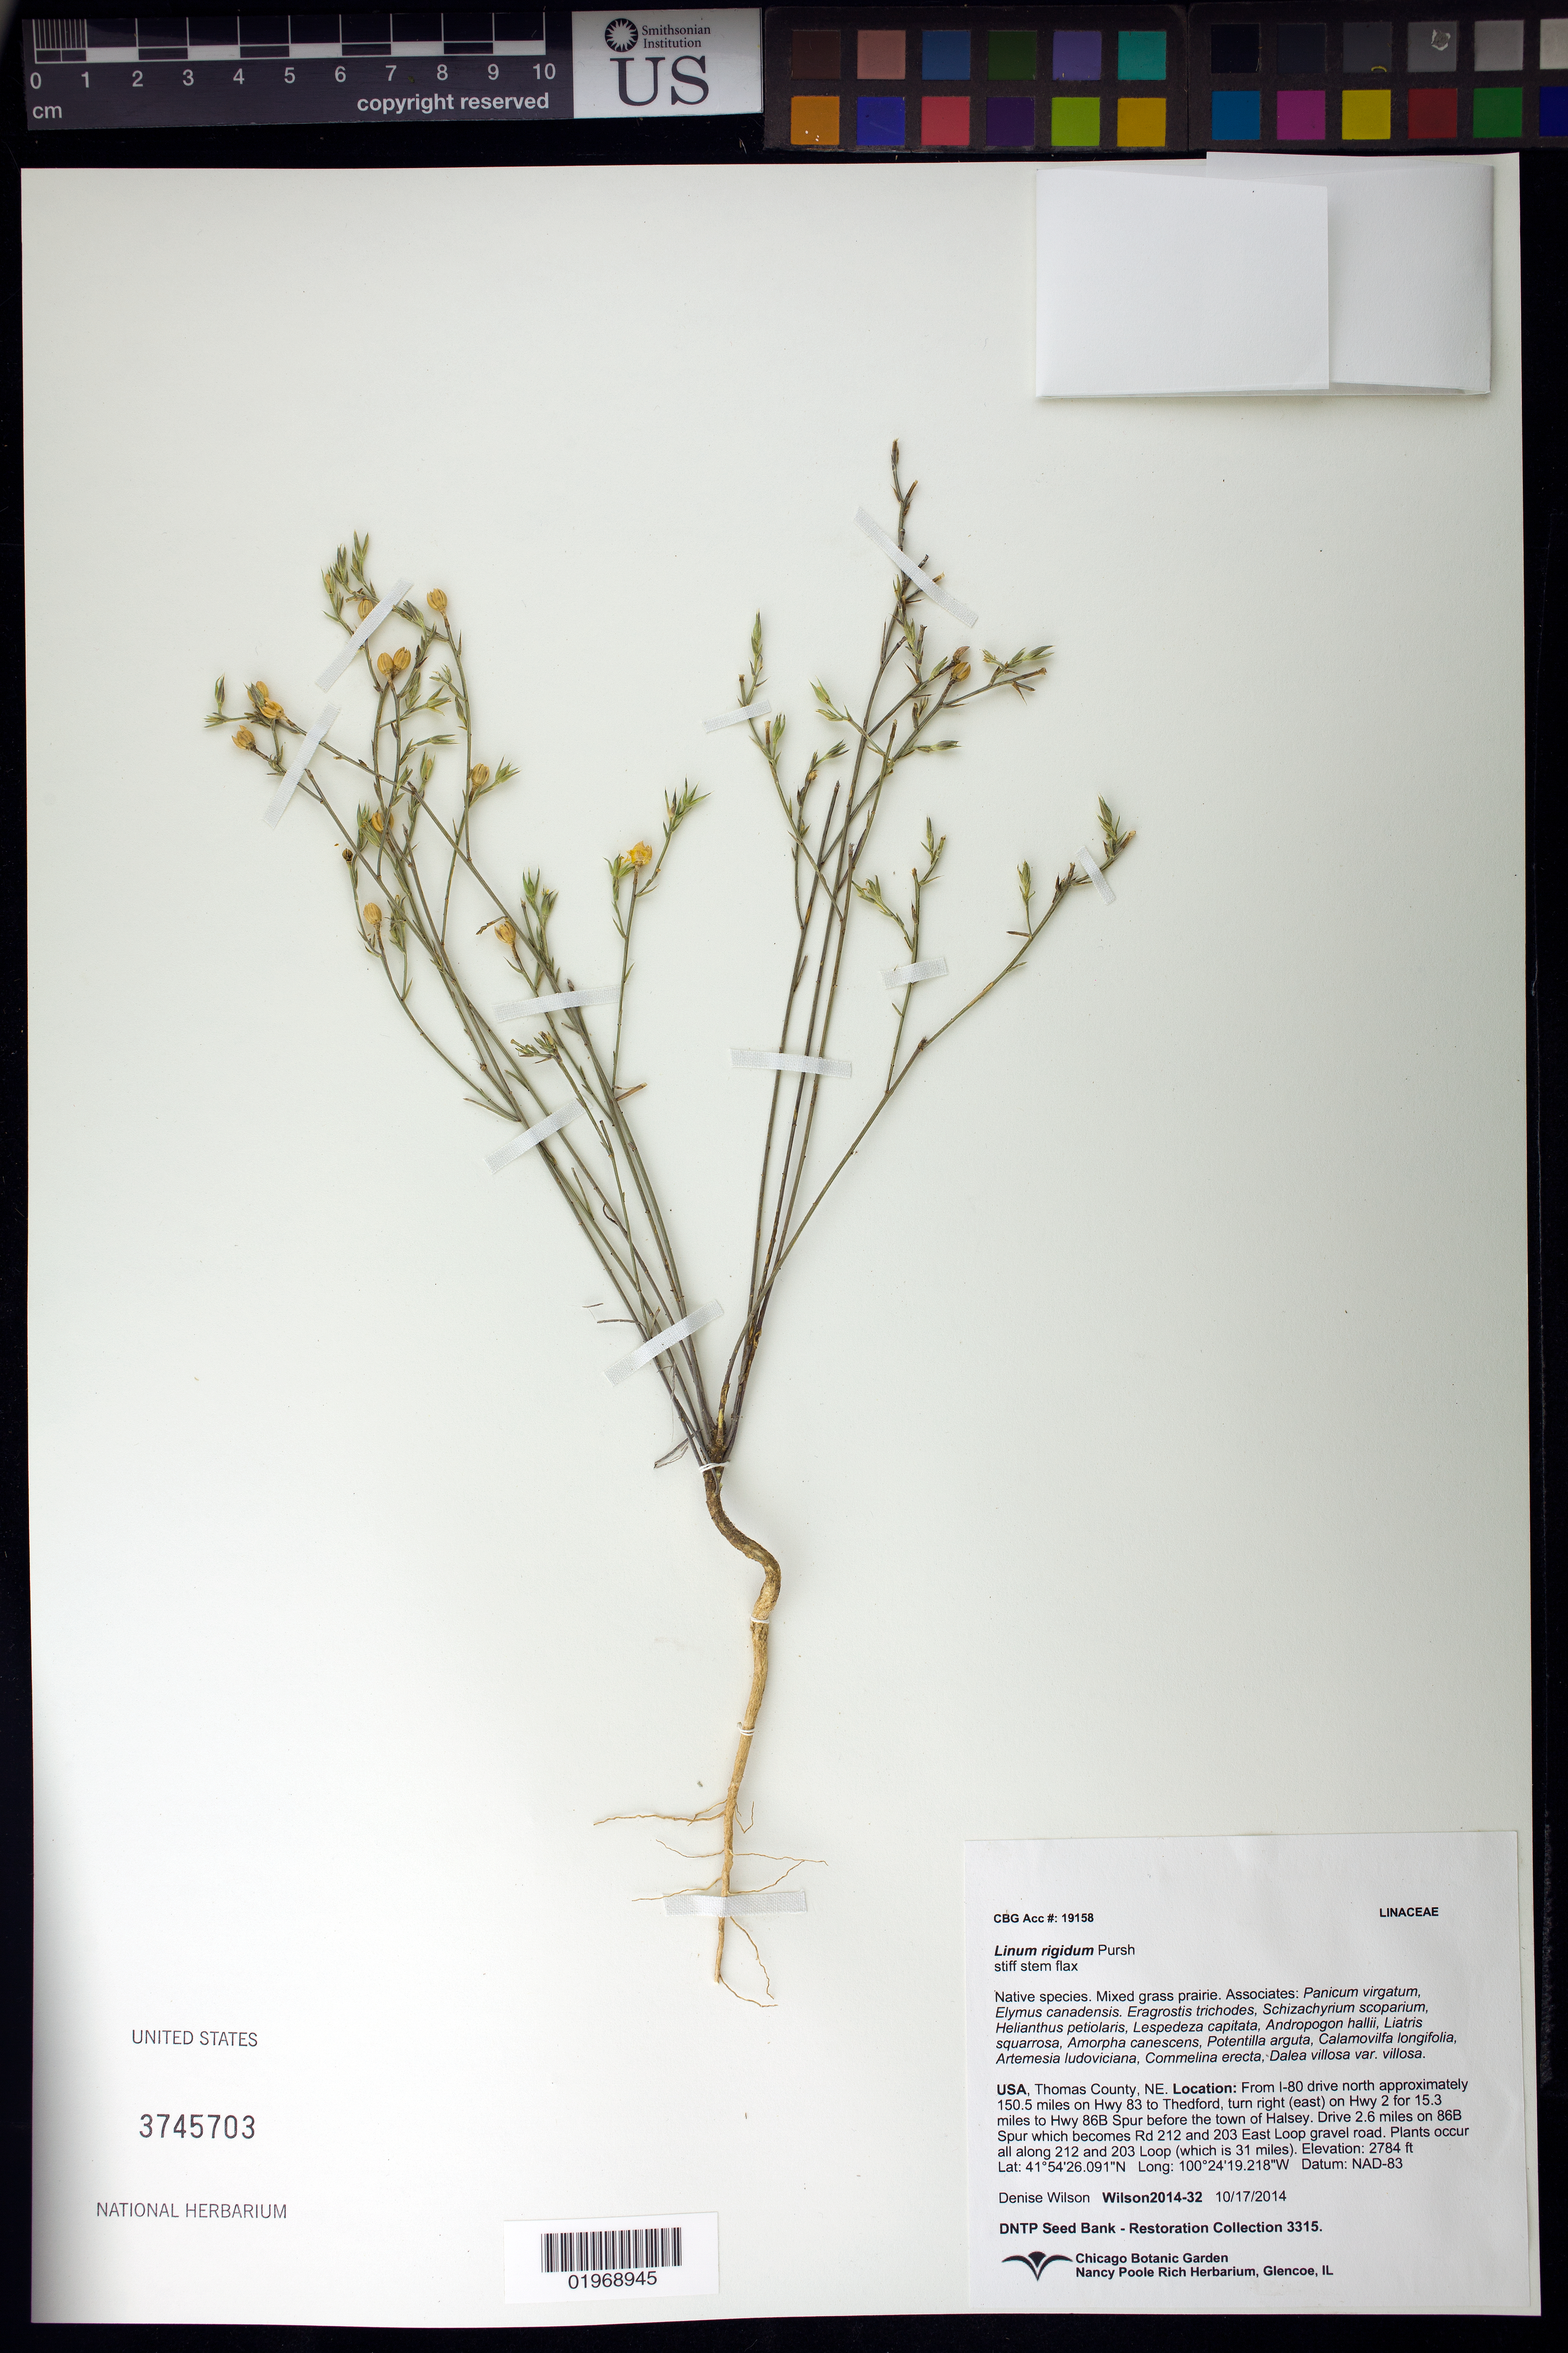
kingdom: Plantae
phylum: Tracheophyta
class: Magnoliopsida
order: Malpighiales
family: Linaceae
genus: Linum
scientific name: Linum rigidum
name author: Pursh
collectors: D. Wilson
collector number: Wilson2014-32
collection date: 2014-10-17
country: United States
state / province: Nebraska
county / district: Thomas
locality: Along 212 and 203 Loop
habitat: Mixed grass prairie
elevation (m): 849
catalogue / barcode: US 3745703